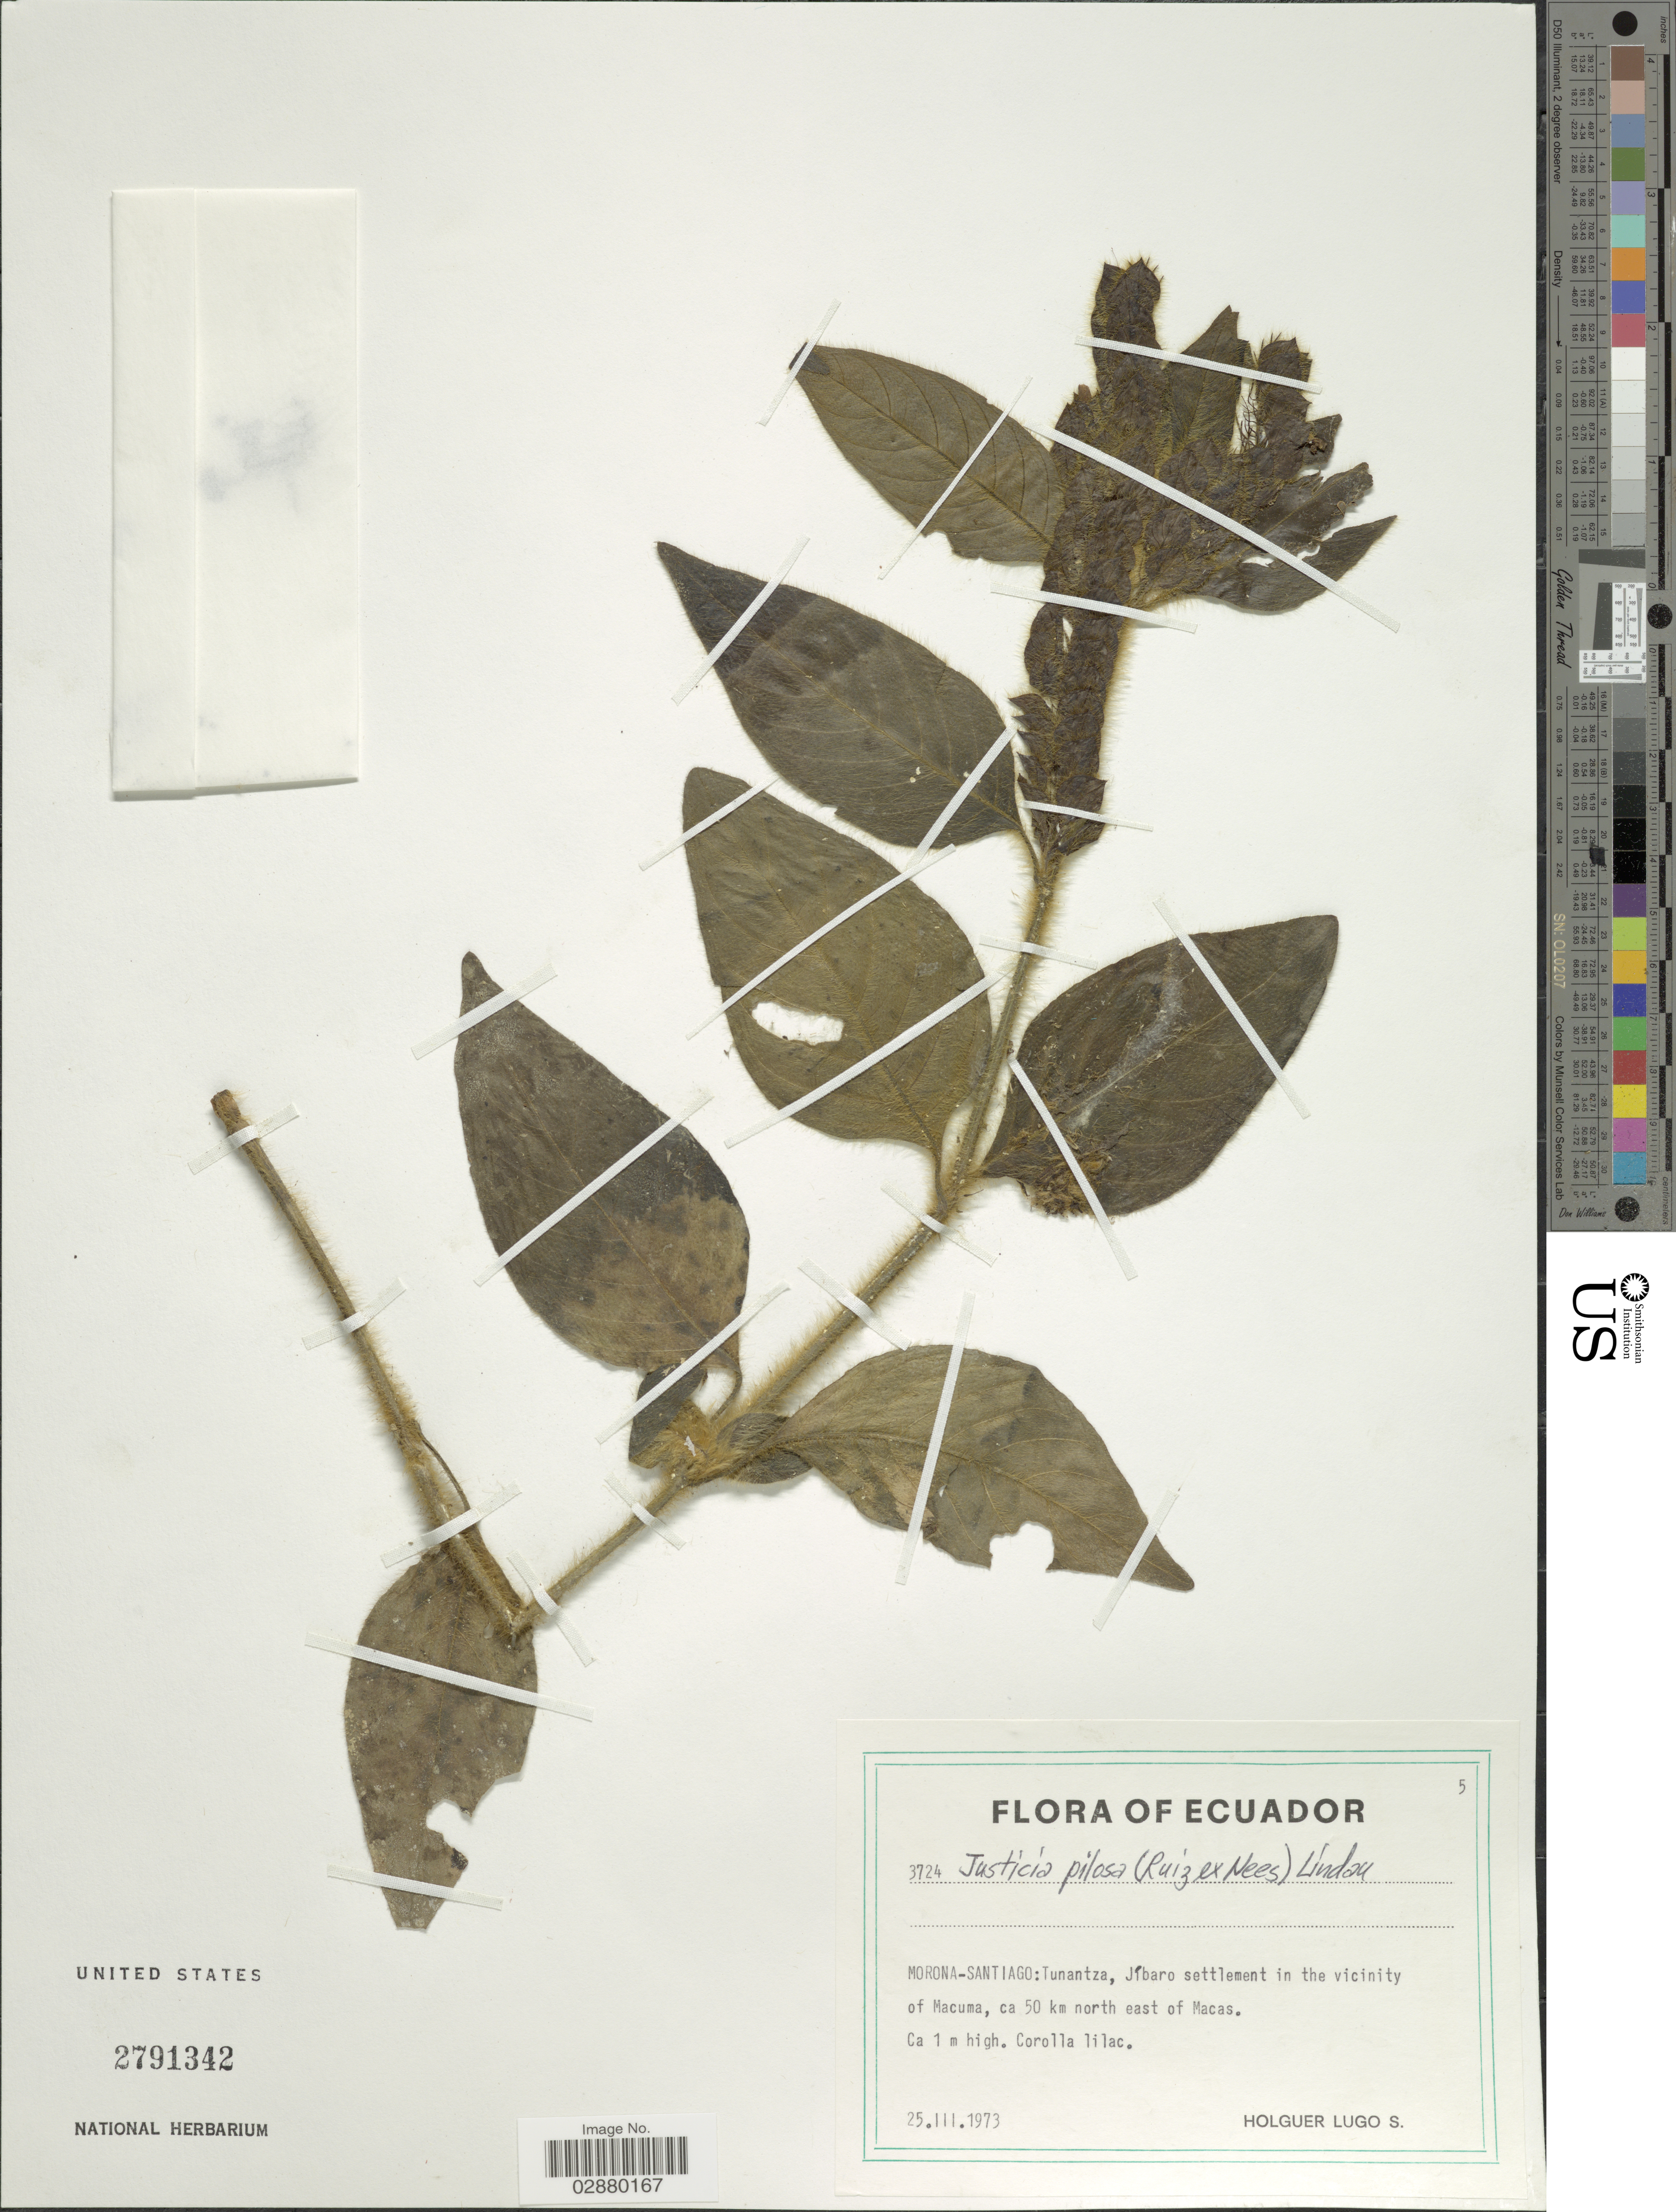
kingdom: Plantae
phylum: Tracheophyta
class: Magnoliopsida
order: Lamiales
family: Acanthaceae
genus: Justicia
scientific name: Justicia pilosa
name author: (Ruiz ex Nees) Lindau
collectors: H. Lugo S.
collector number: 3724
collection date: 1973-03-25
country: Ecuador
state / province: Morona-Santiago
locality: Tunantza, Jíbaro settlement in the vicinity of Macuma, ca 50 km north east of Macas.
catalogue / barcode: US 2791342